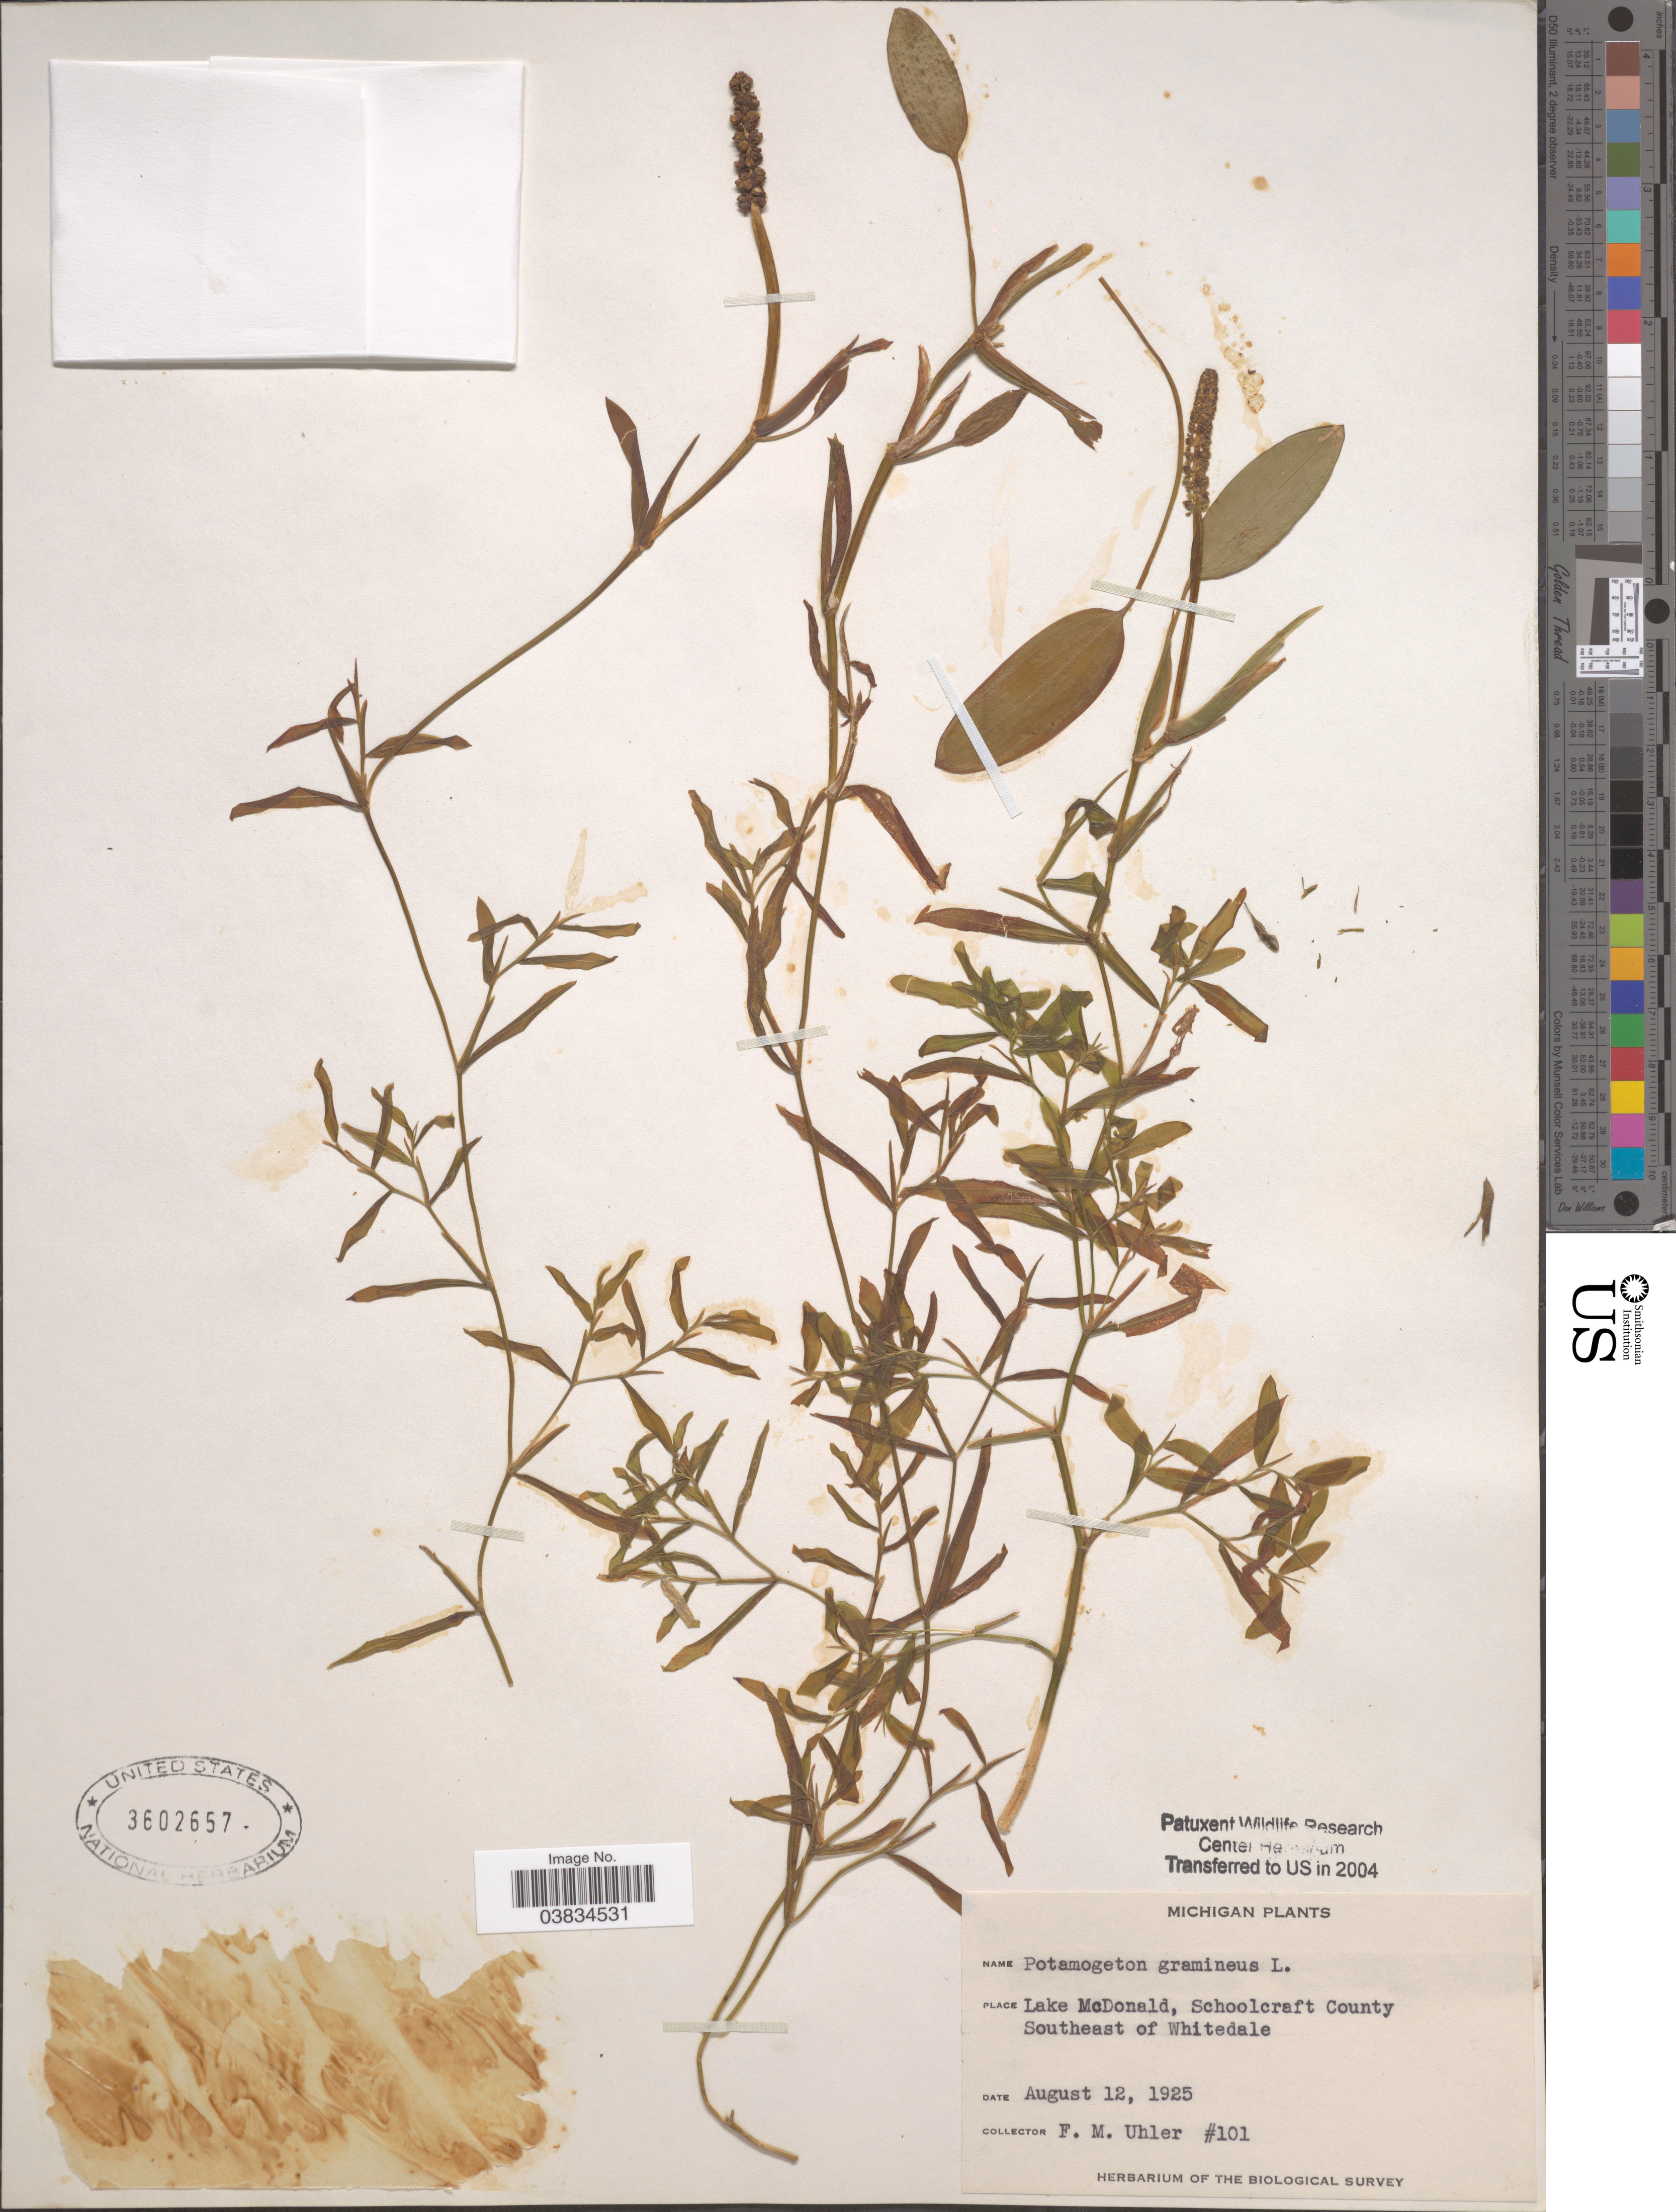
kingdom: Plantae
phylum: Tracheophyta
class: Liliopsida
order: Alismatales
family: Potamogetonaceae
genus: Potamogeton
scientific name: Potamogeton gramineus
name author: L.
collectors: F. M. Uhler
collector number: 101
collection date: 1925-08-12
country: United States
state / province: Michigan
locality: Lake mcDonald, Schoolcraft County. Southeast of Whitedale.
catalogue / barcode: US 3602657